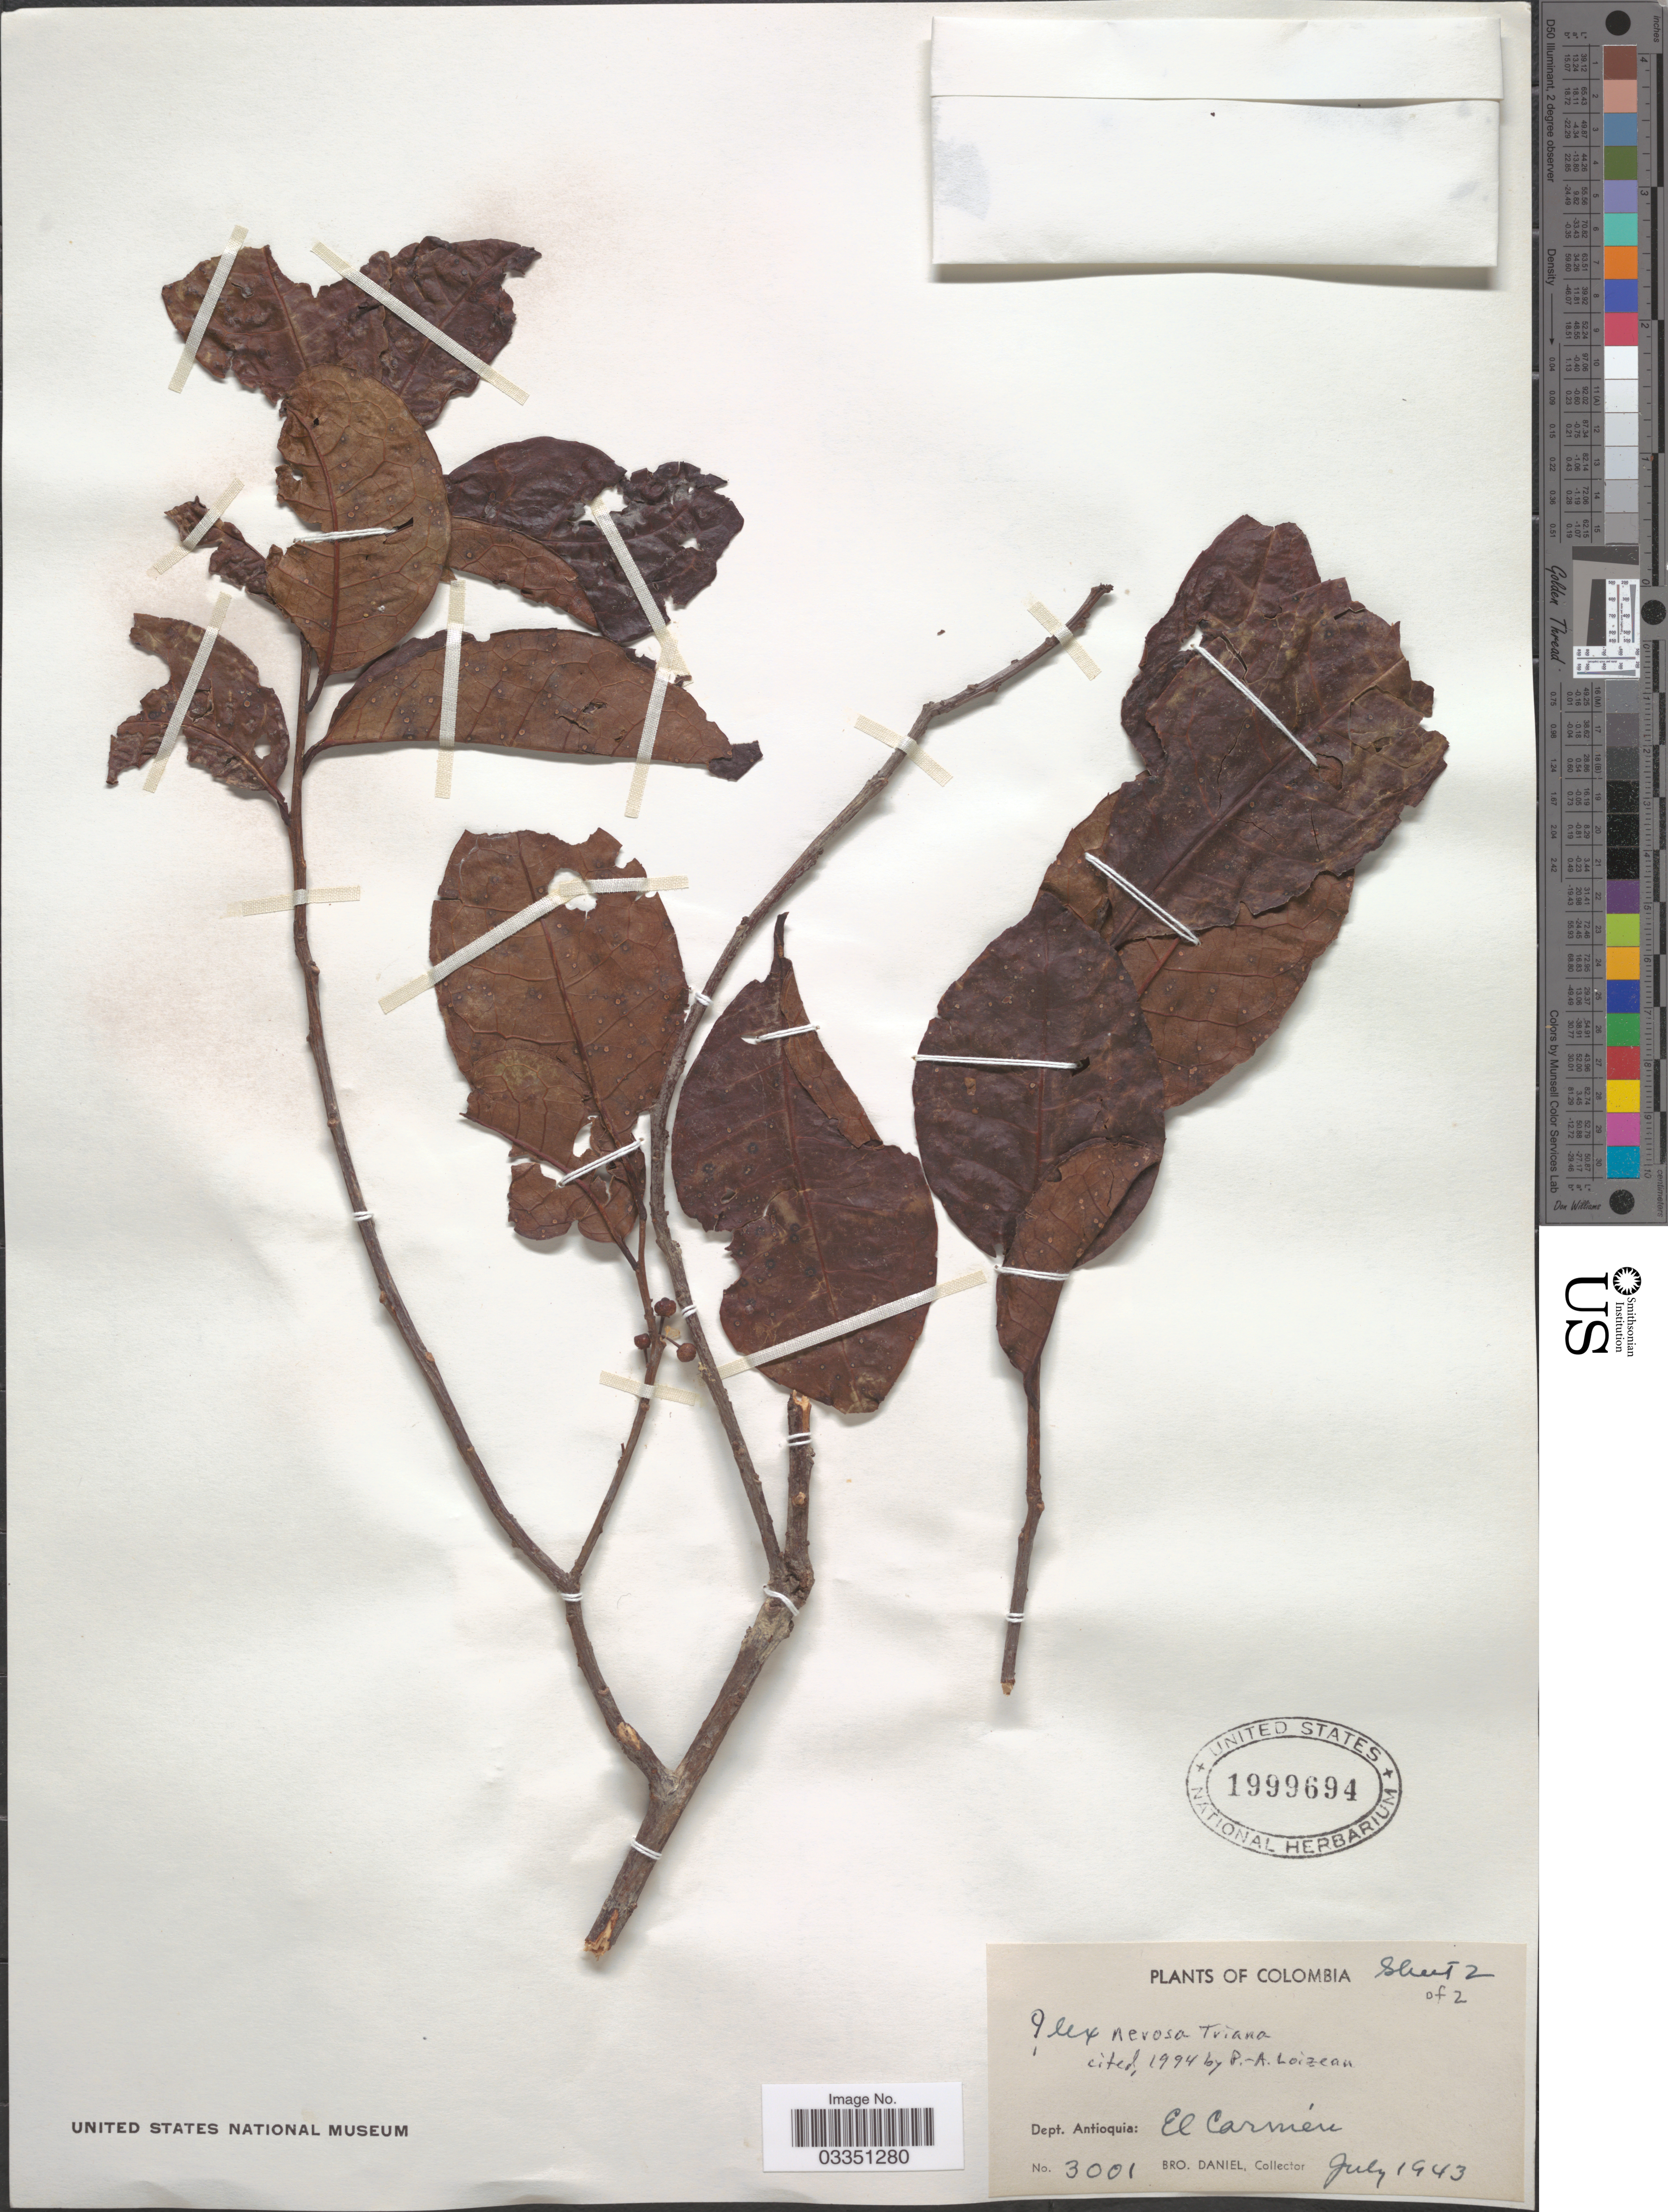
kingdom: Plantae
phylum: Tracheophyta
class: Magnoliopsida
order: Aquifoliales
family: Aquifoliaceae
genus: Ilex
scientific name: Ilex nervosa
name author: Triana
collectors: Bro. Daniel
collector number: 3001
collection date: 1943-07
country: Colombia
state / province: Antioquia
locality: Dept. Antioquia: El Carmén.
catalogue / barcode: US 1999694